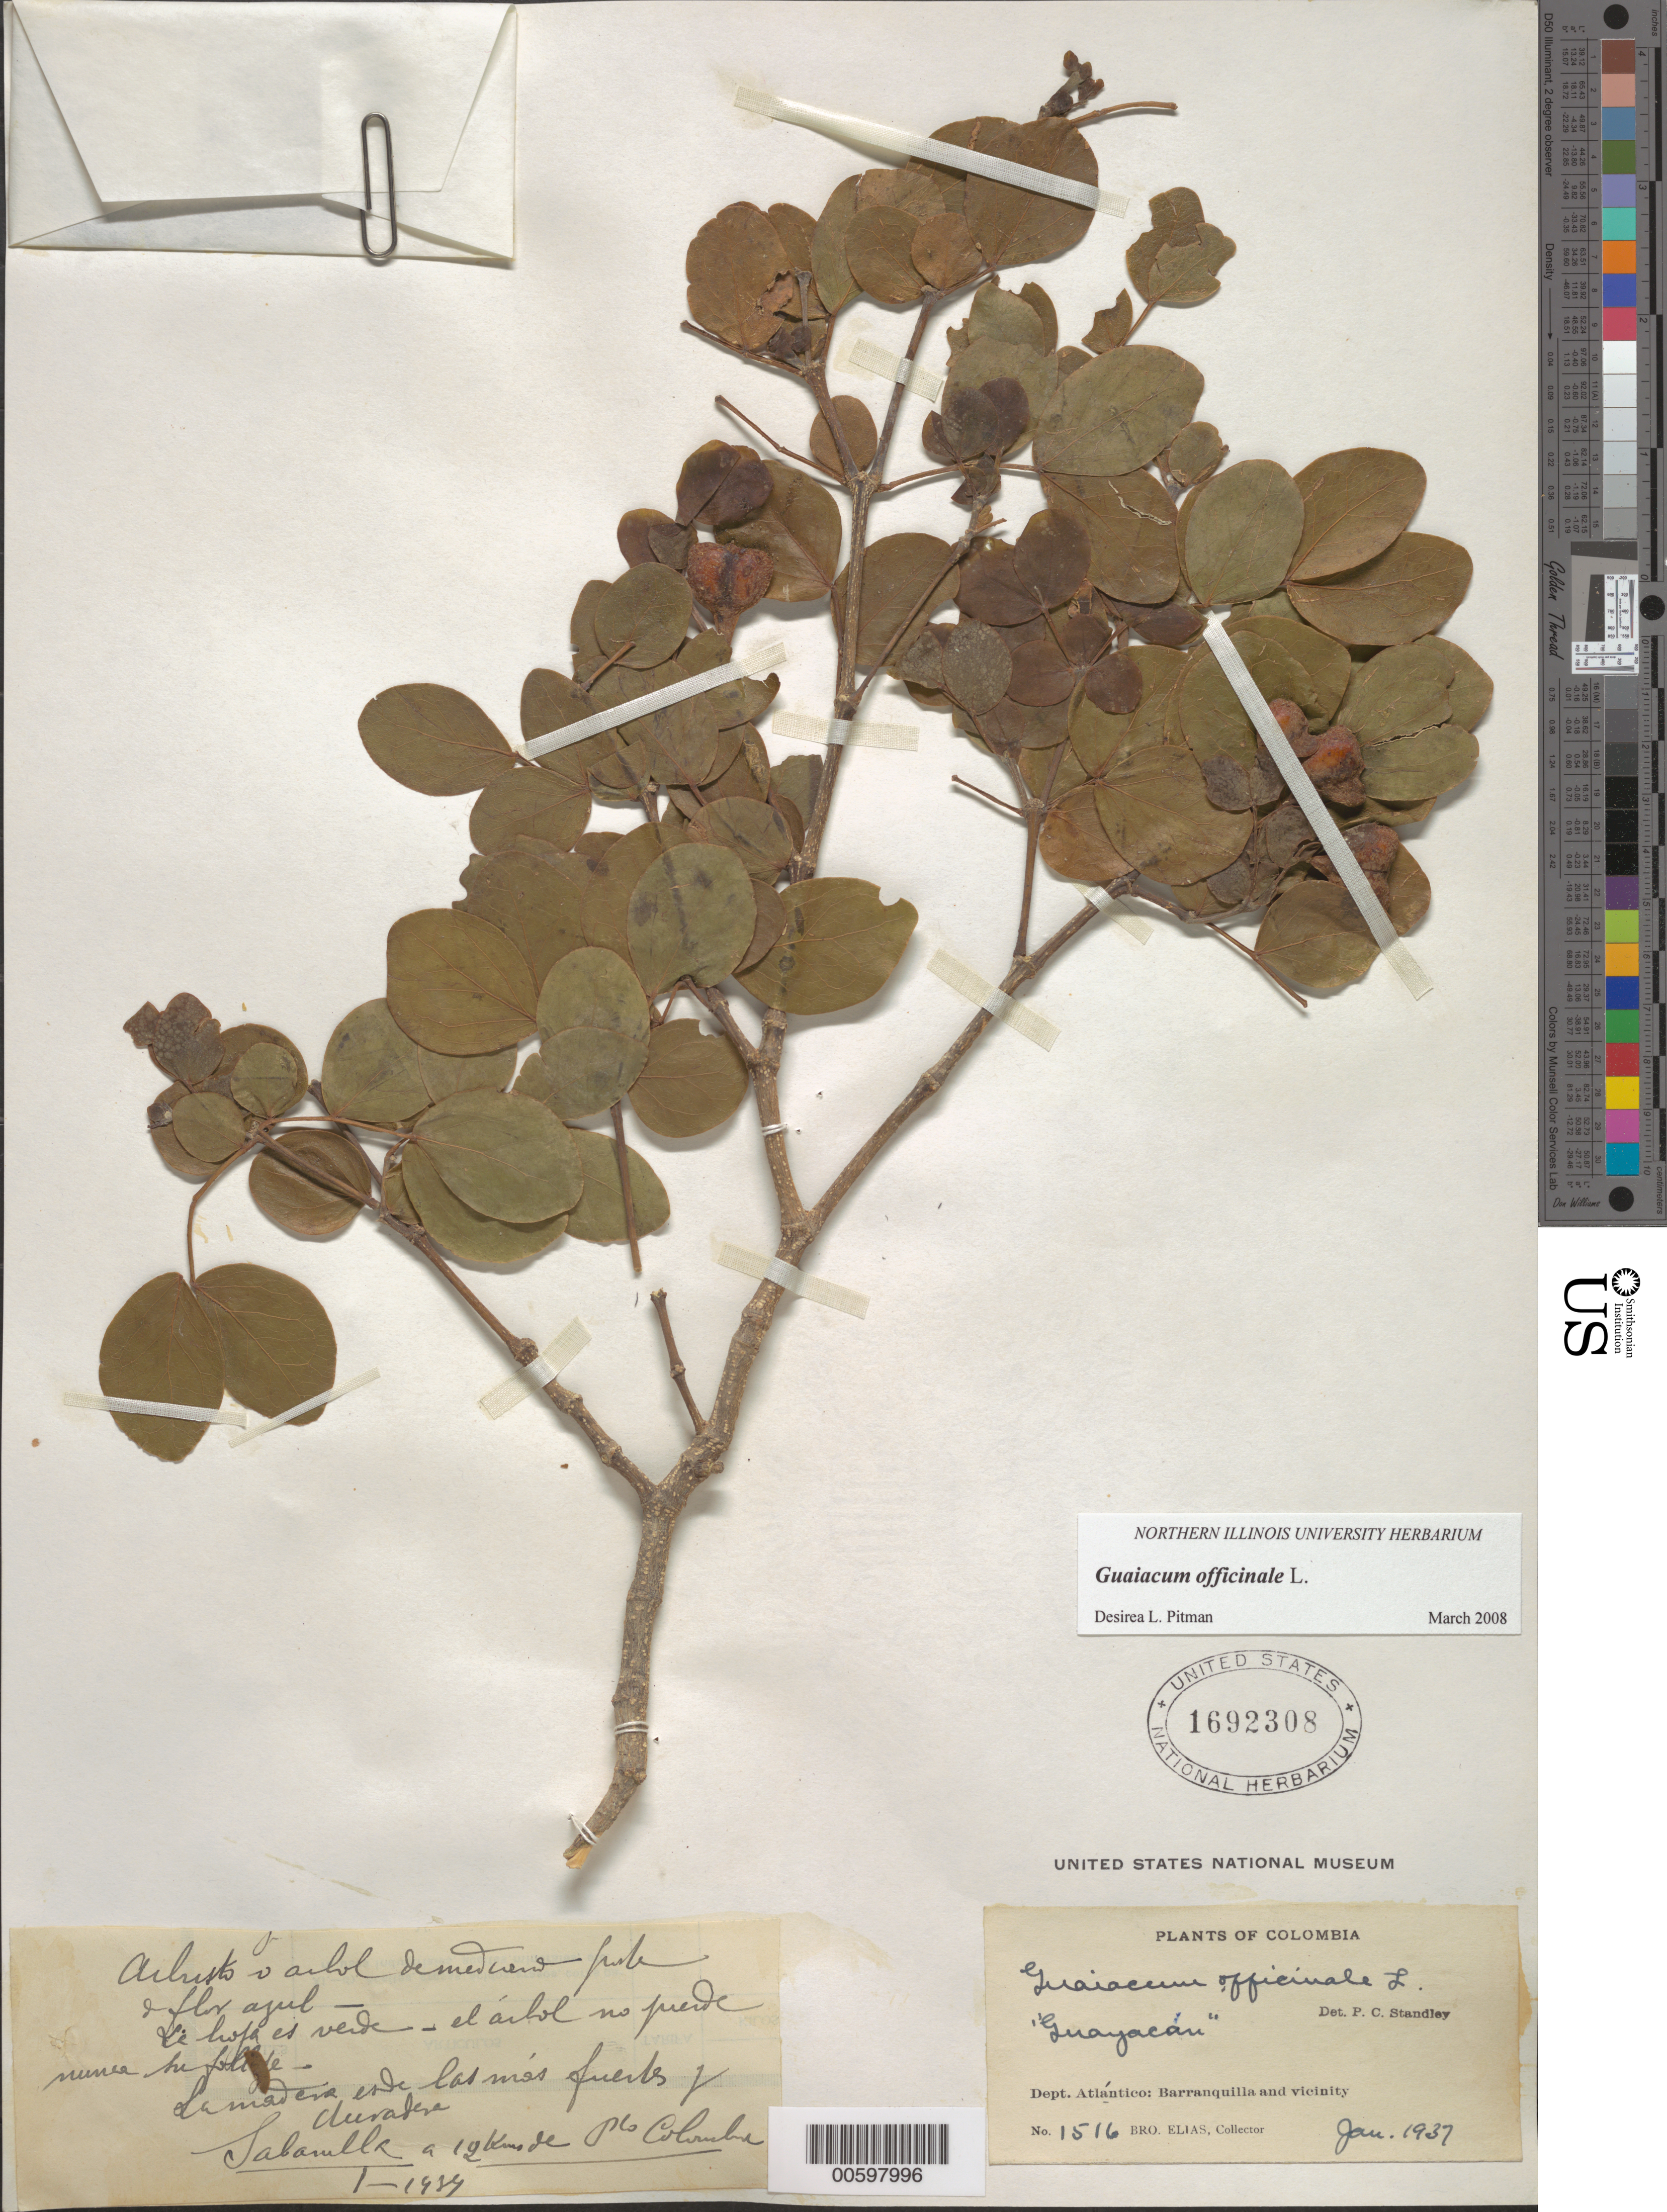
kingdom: Plantae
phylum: Tracheophyta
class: Magnoliopsida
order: Zygophyllales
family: Zygophyllaceae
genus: Guaiacum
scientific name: Guaiacum officinale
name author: L.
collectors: Bro. Elias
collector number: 1516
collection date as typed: Jan 1937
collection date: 1937-01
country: Colombia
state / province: Atlántico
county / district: Barranquilla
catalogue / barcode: US 1692308